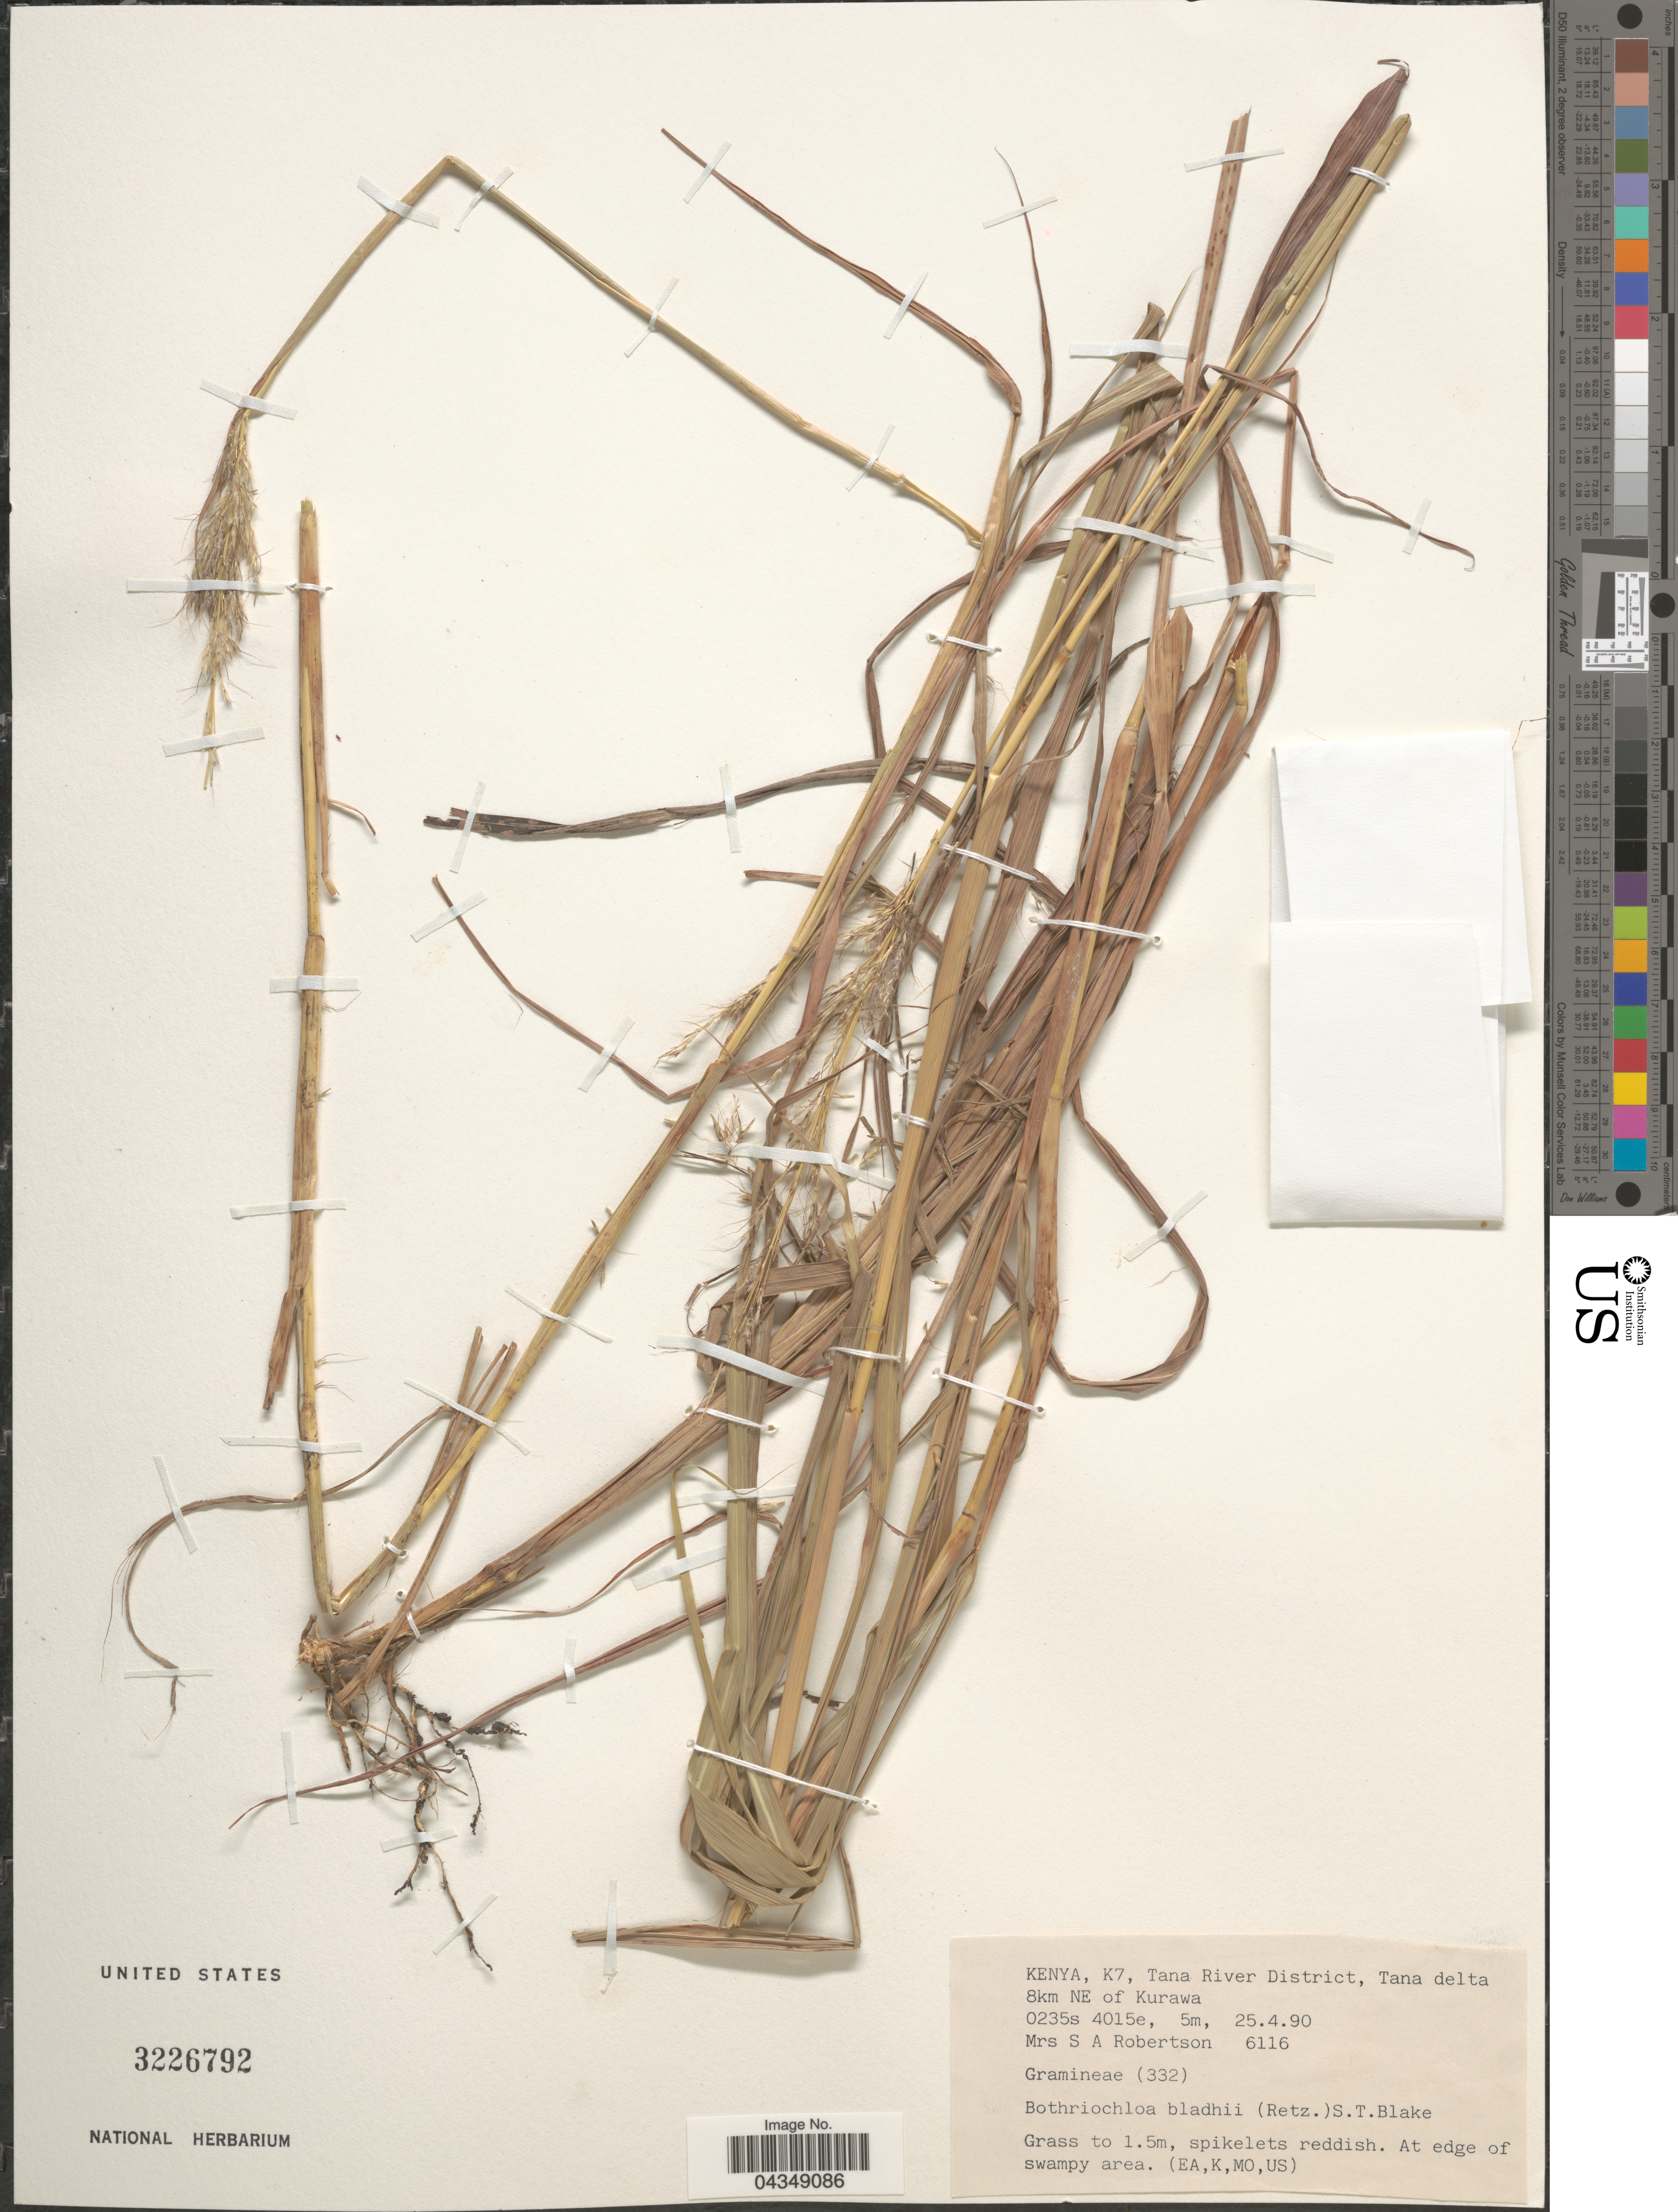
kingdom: Plantae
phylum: Tracheophyta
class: Liliopsida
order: Poales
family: Poaceae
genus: Bothriochloa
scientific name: Bothriochloa bladhii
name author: (Retz.) S.T. Blake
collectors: S. Robertson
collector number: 6116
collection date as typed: Transcribed d/m/y: 25/4/90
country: Kenya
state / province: Tana River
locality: K7, Tana River District, Tana delta 8km NE of Kurawa.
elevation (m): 5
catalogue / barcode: US 3226792